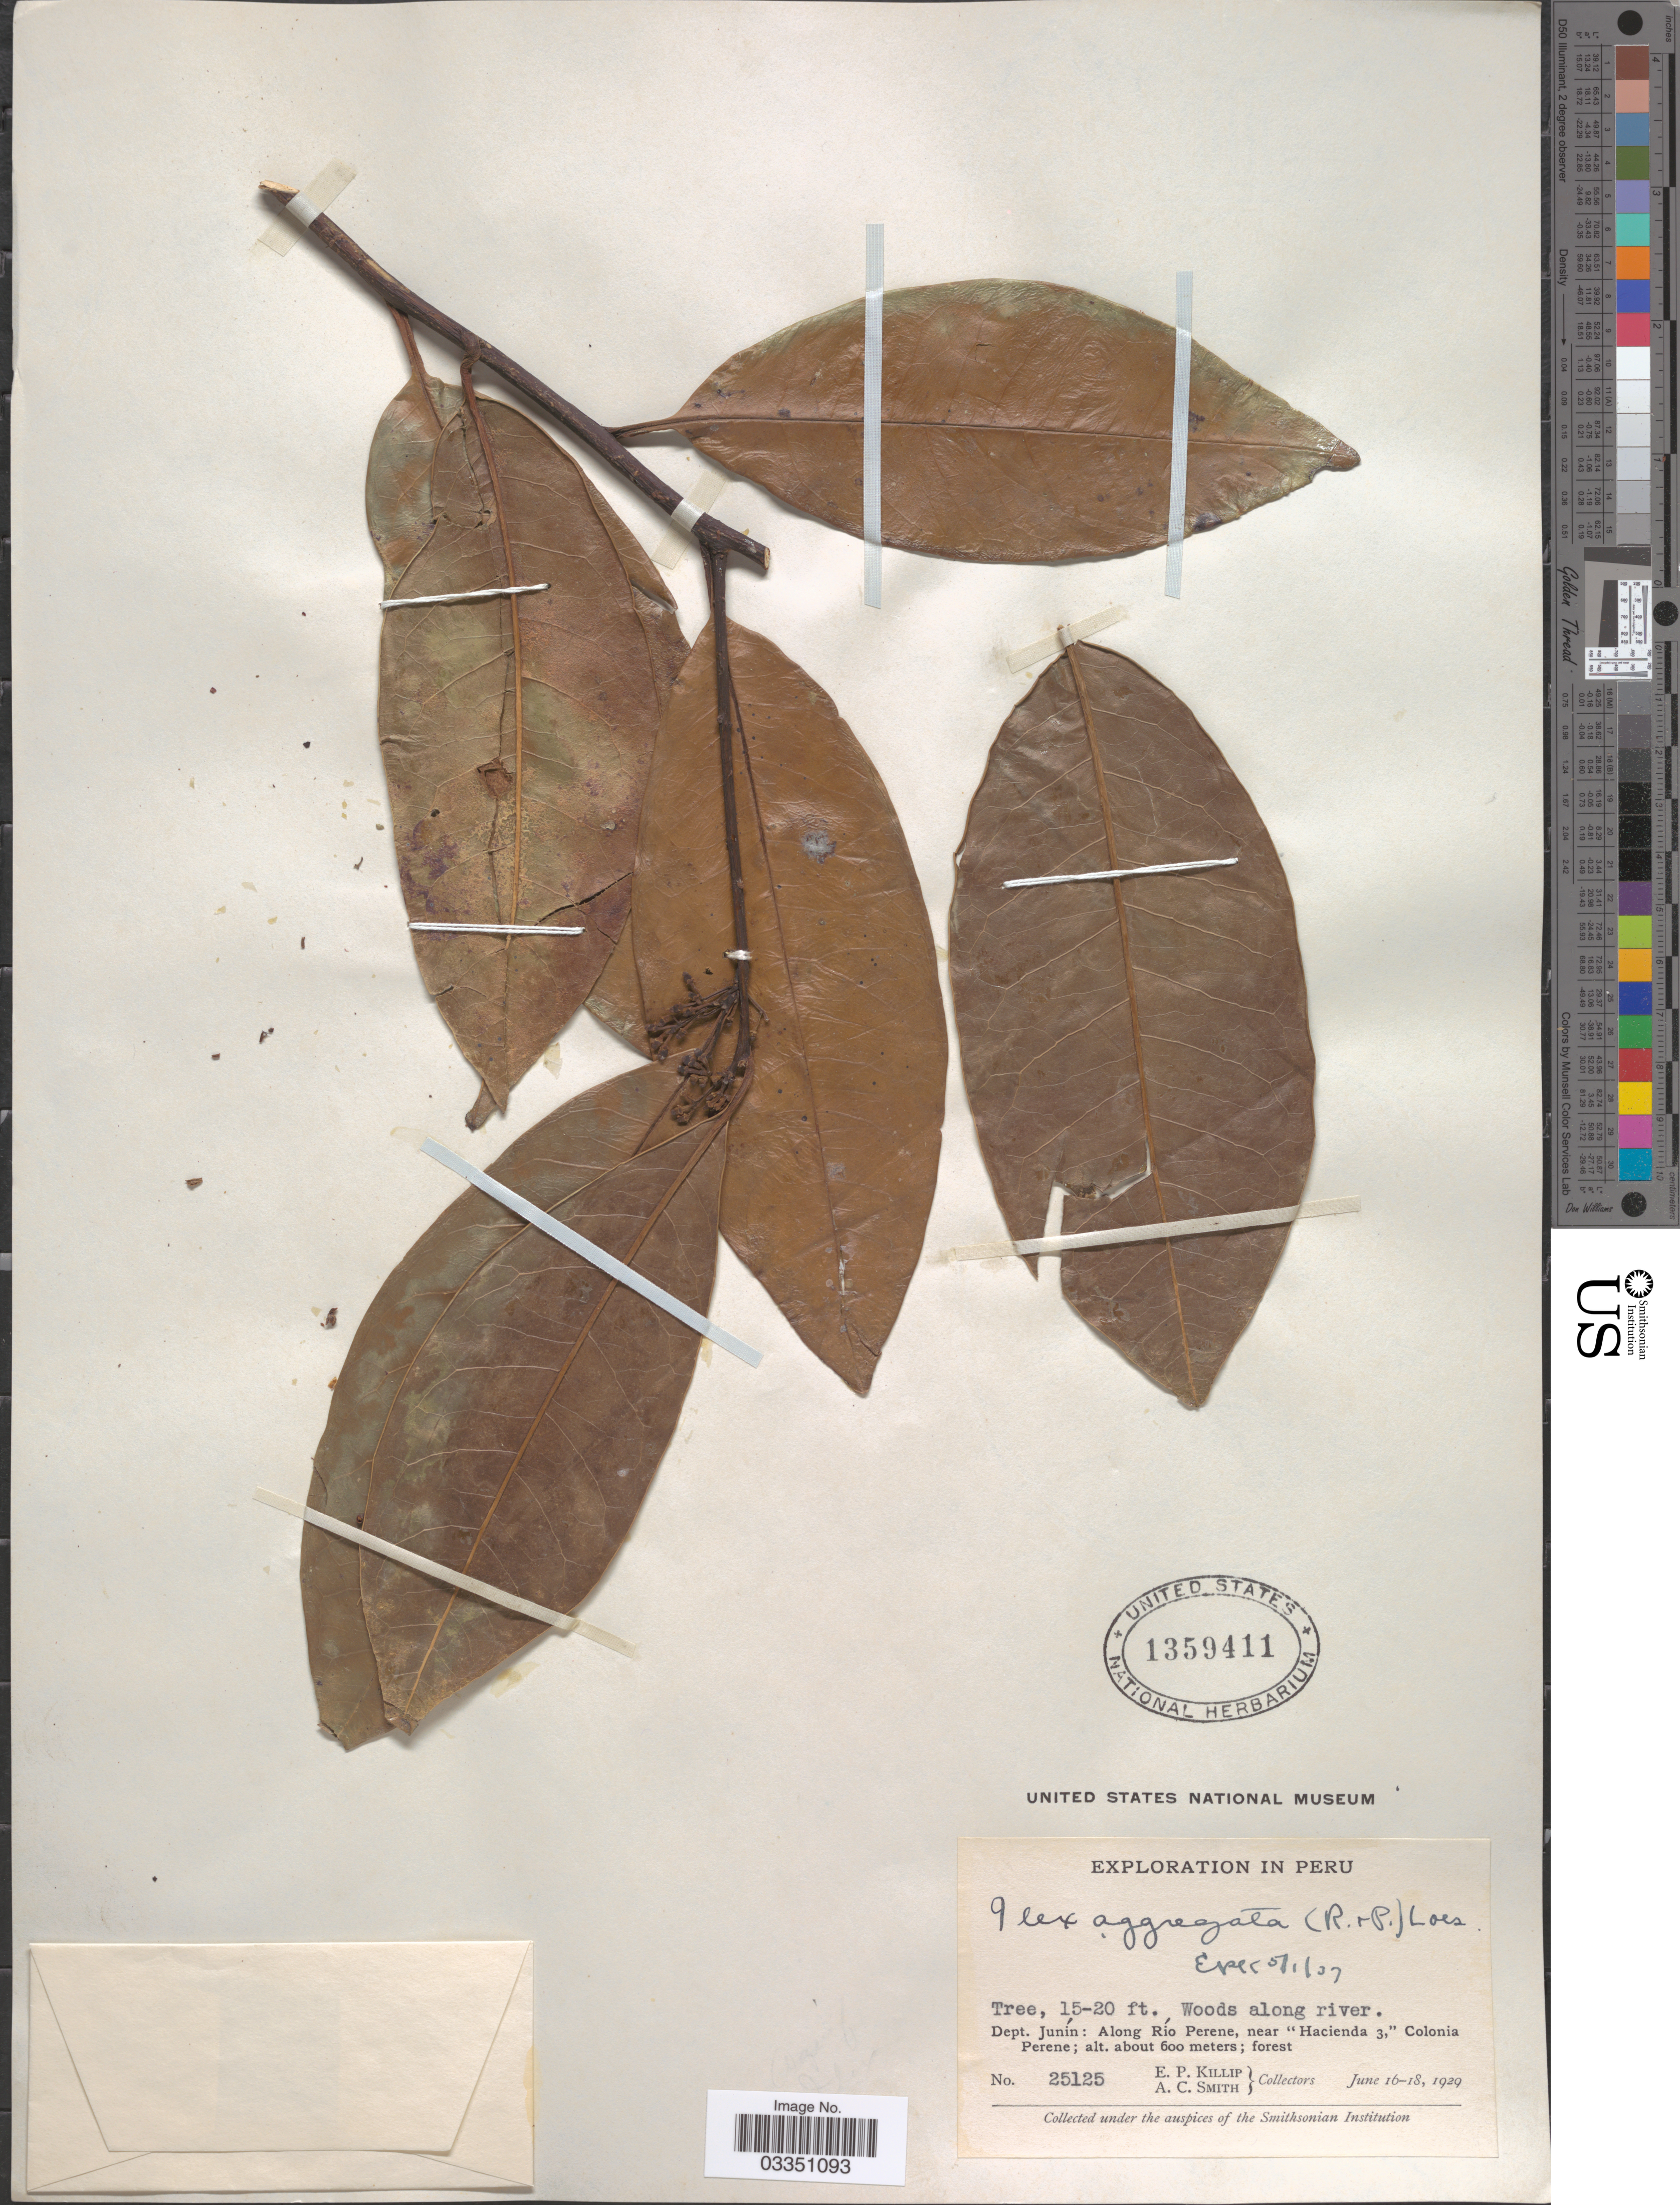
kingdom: Plantae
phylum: Tracheophyta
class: Magnoliopsida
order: Aquifoliales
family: Aquifoliaceae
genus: Ilex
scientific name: Ilex aggregata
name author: (Ruiz & Pav.) Loes.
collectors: E. P. Killip & A. C. Smith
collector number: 25125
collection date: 1929-06-16/1929-06-18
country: Peru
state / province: Junín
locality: Dept. Junín: Along Río Perene, near "Hacienda 3," Colonia Perene.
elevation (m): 600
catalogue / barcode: US 1359411